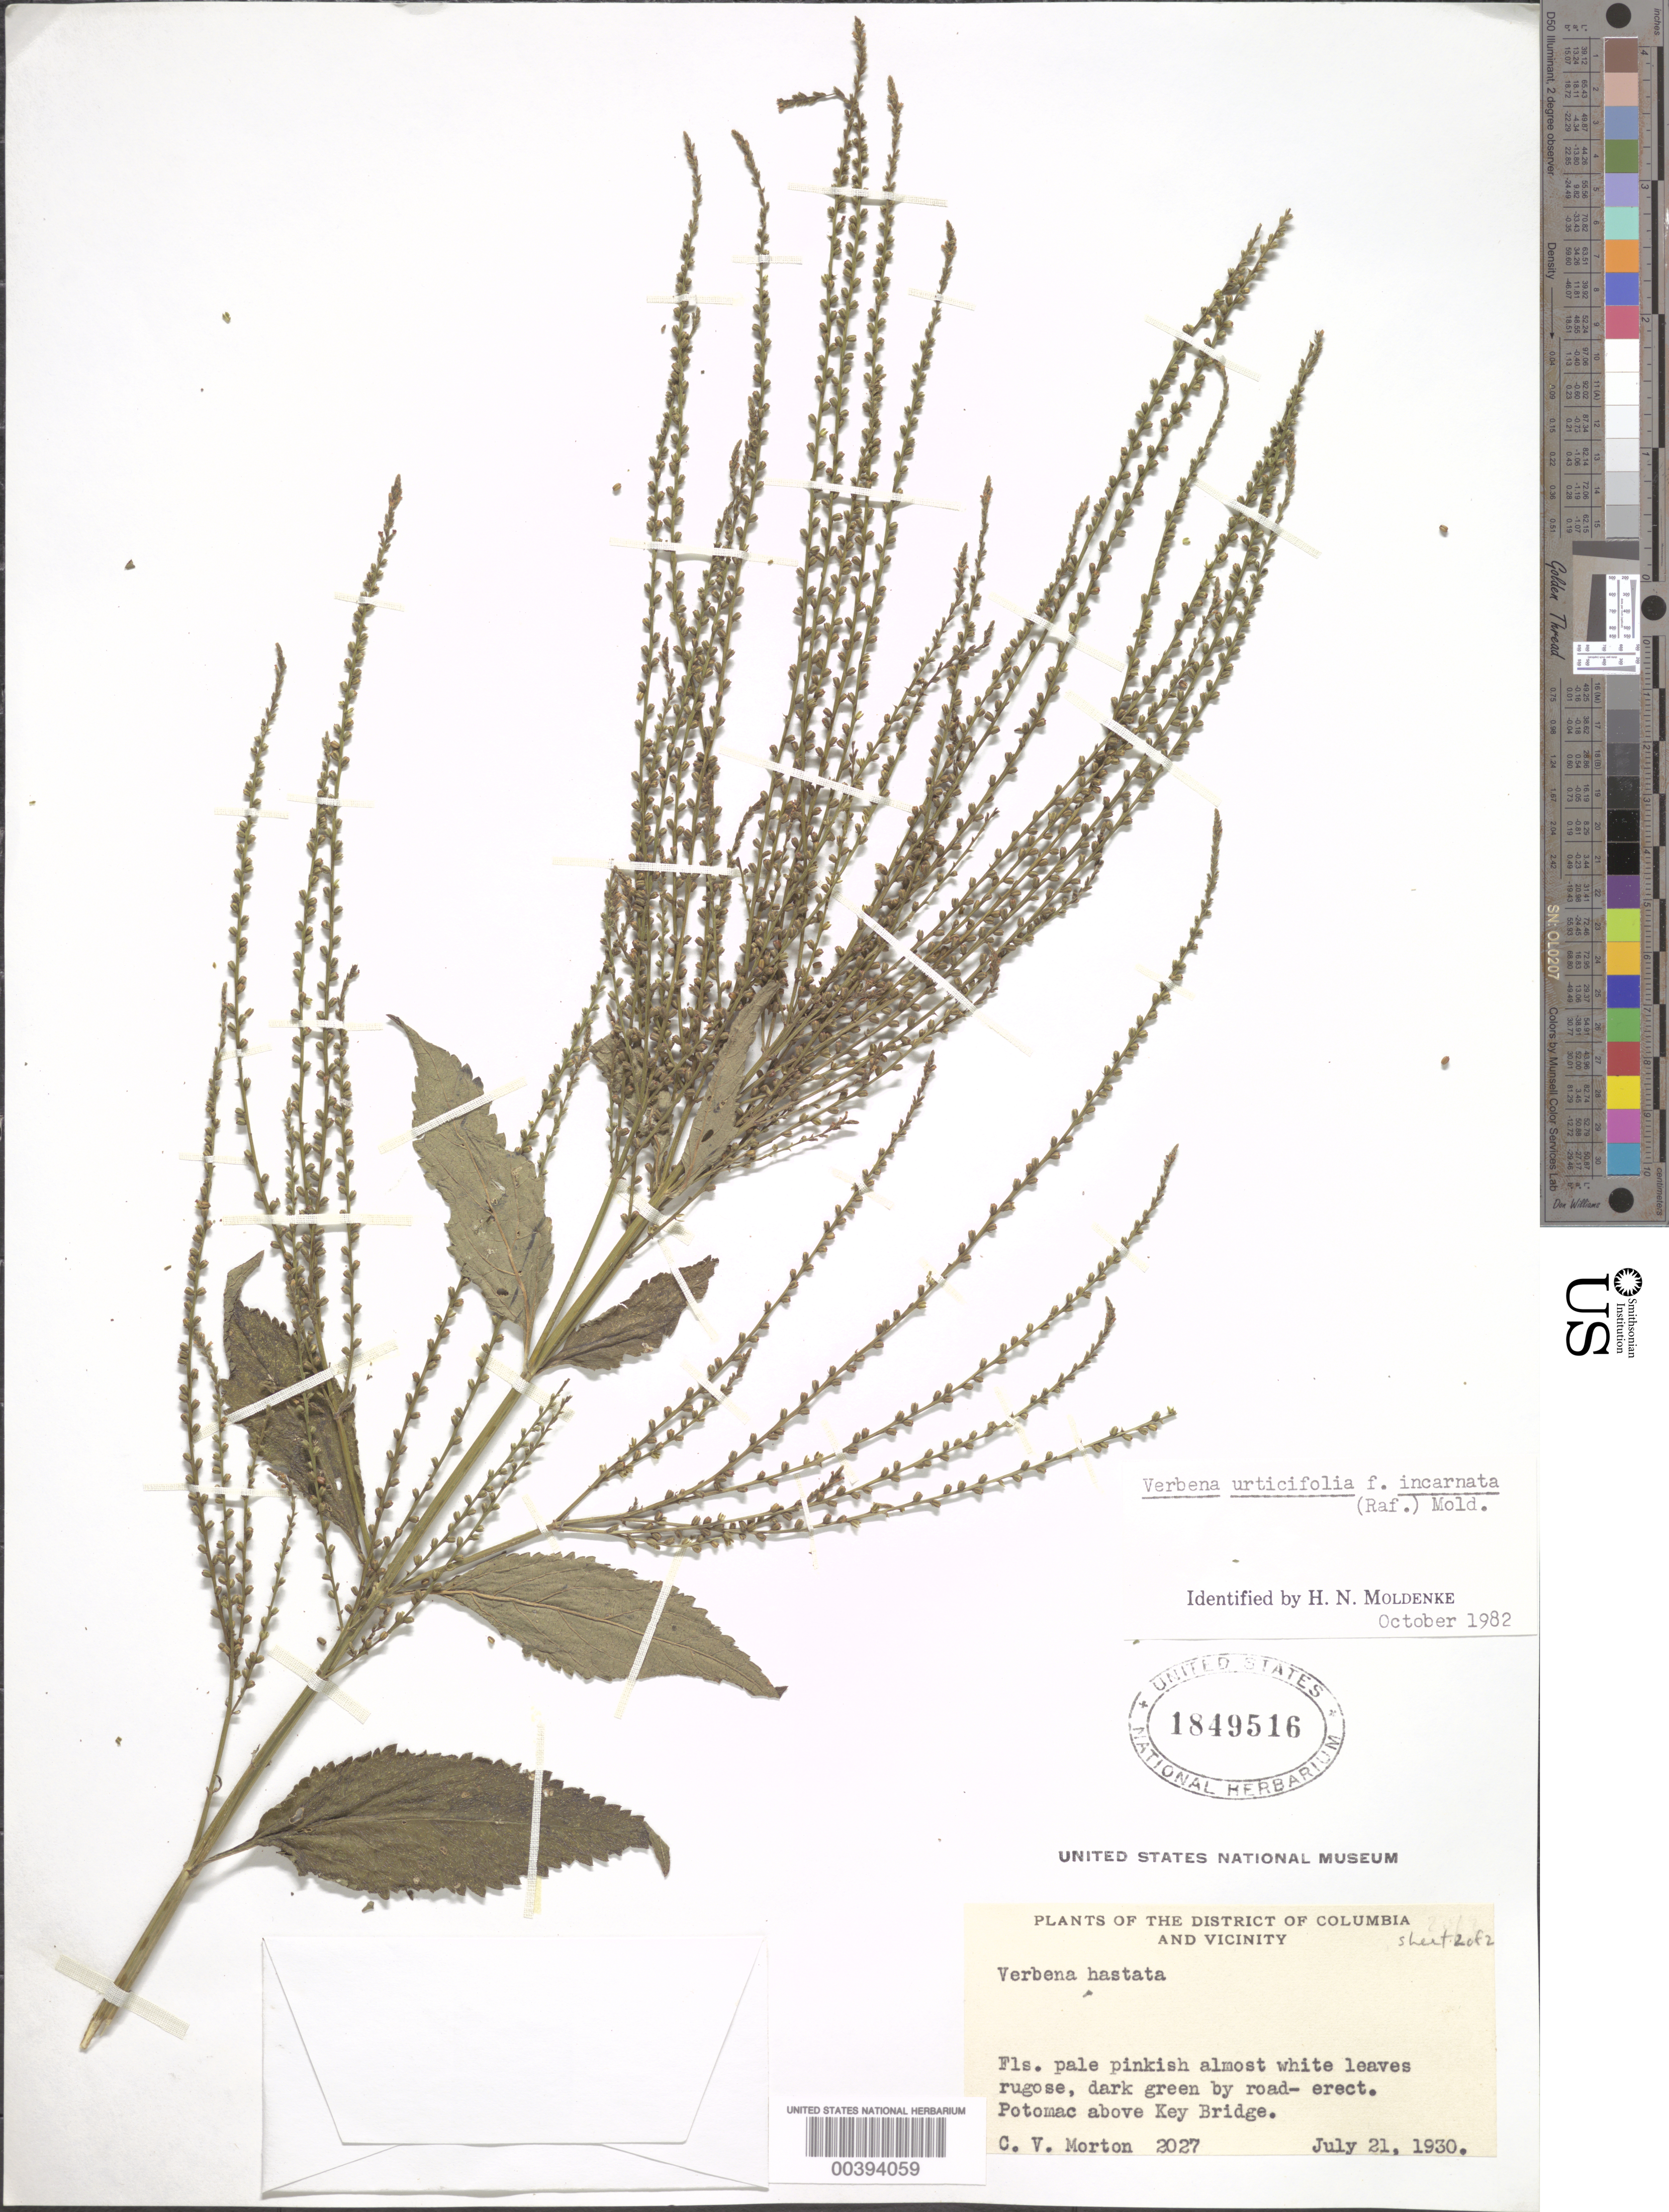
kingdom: Plantae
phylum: Tracheophyta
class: Magnoliopsida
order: Lamiales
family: Verbenaceae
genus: Verbena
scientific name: Verbena urticifolia f. incarnata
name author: (Raf.) Moldenke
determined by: Moldenke, H. N.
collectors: C. V. Morton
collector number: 2027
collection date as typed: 21 Jul 1930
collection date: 1930-07-21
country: United States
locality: Potomac River above Key Bridge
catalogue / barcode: US 1849516